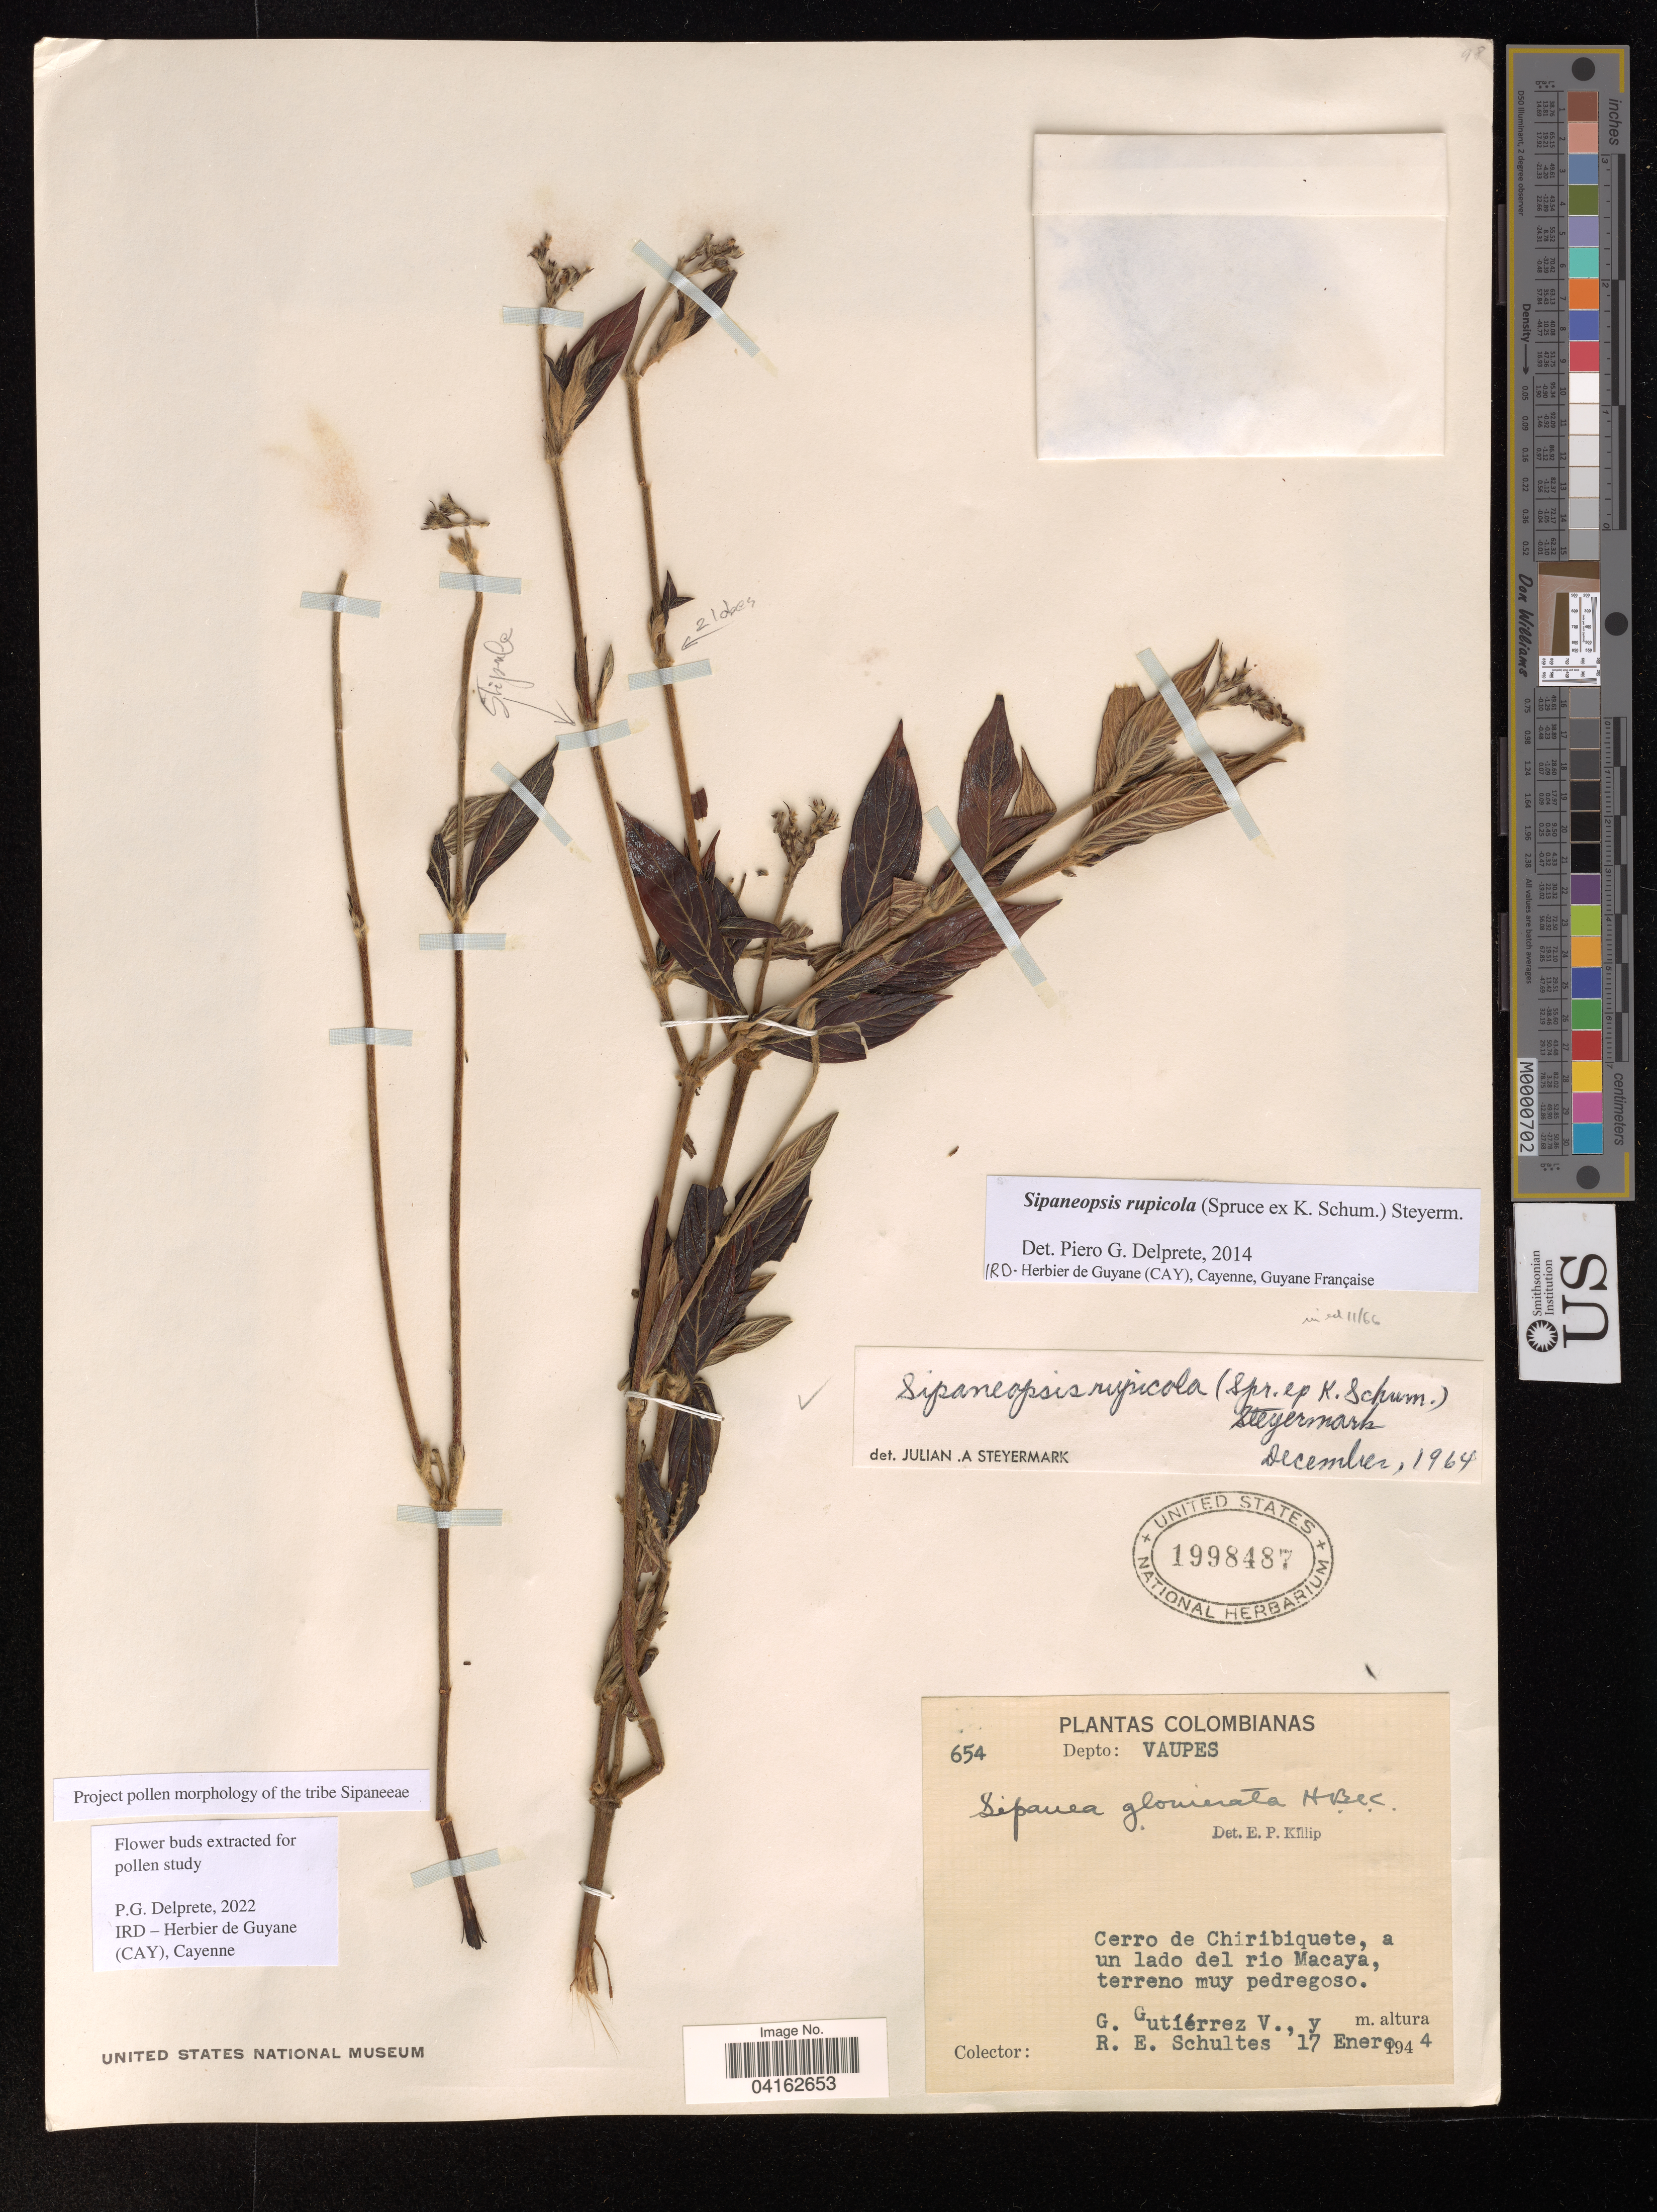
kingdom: Plantae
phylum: Tracheophyta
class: Magnoliopsida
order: Gentianales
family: Rubiaceae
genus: Sipaneopsis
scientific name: Sipaneopsis rupicola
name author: (Spruce ex K. Schum.) Steyerm.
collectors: G. Gutiérrez V. & R. E. Schultes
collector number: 654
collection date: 1944-01-17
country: Colombia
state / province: Vaupés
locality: Depto: Vaupes. Cerro de Chiribiquete, a un lado del rio Macaya.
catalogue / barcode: US 1998487